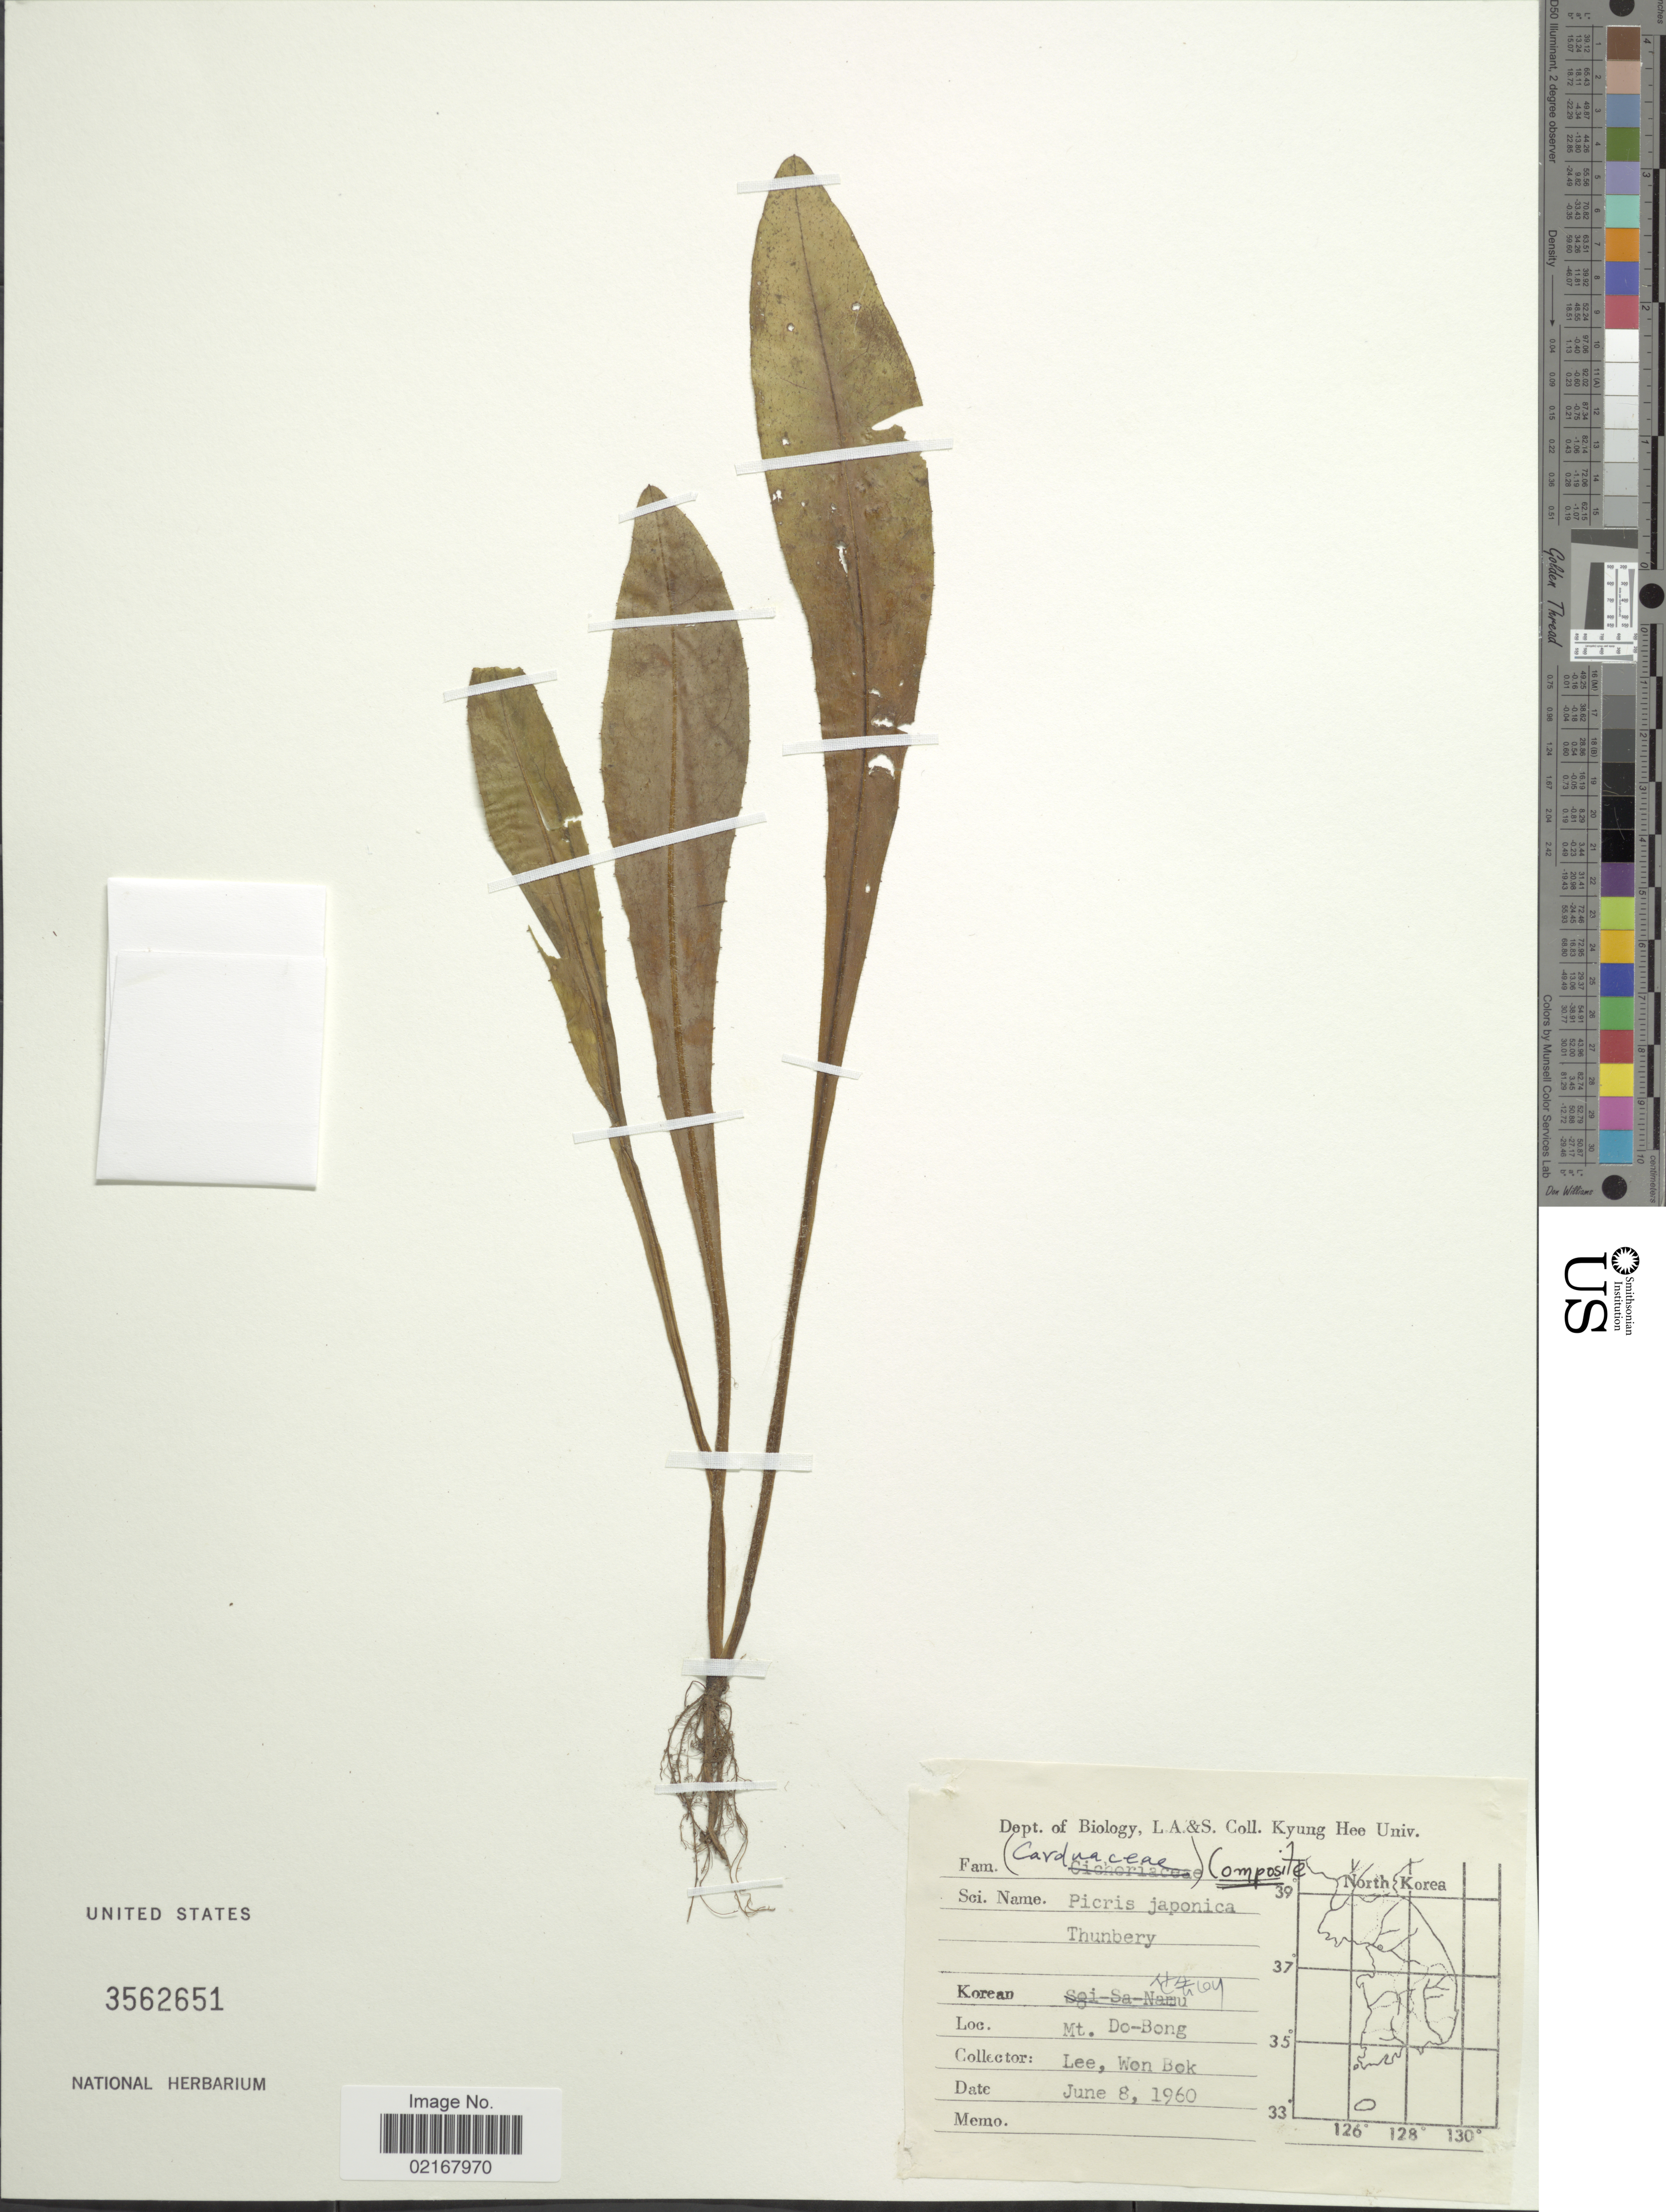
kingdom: Plantae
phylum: Tracheophyta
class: Magnoliopsida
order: Asterales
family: Asteraceae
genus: Picris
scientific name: Picris hieracioides subsp. japonica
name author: (Thurb.) Krylov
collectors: W. Lee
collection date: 1960-06-08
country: South Korea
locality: Mt. Do-Bong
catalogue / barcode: US 3562651